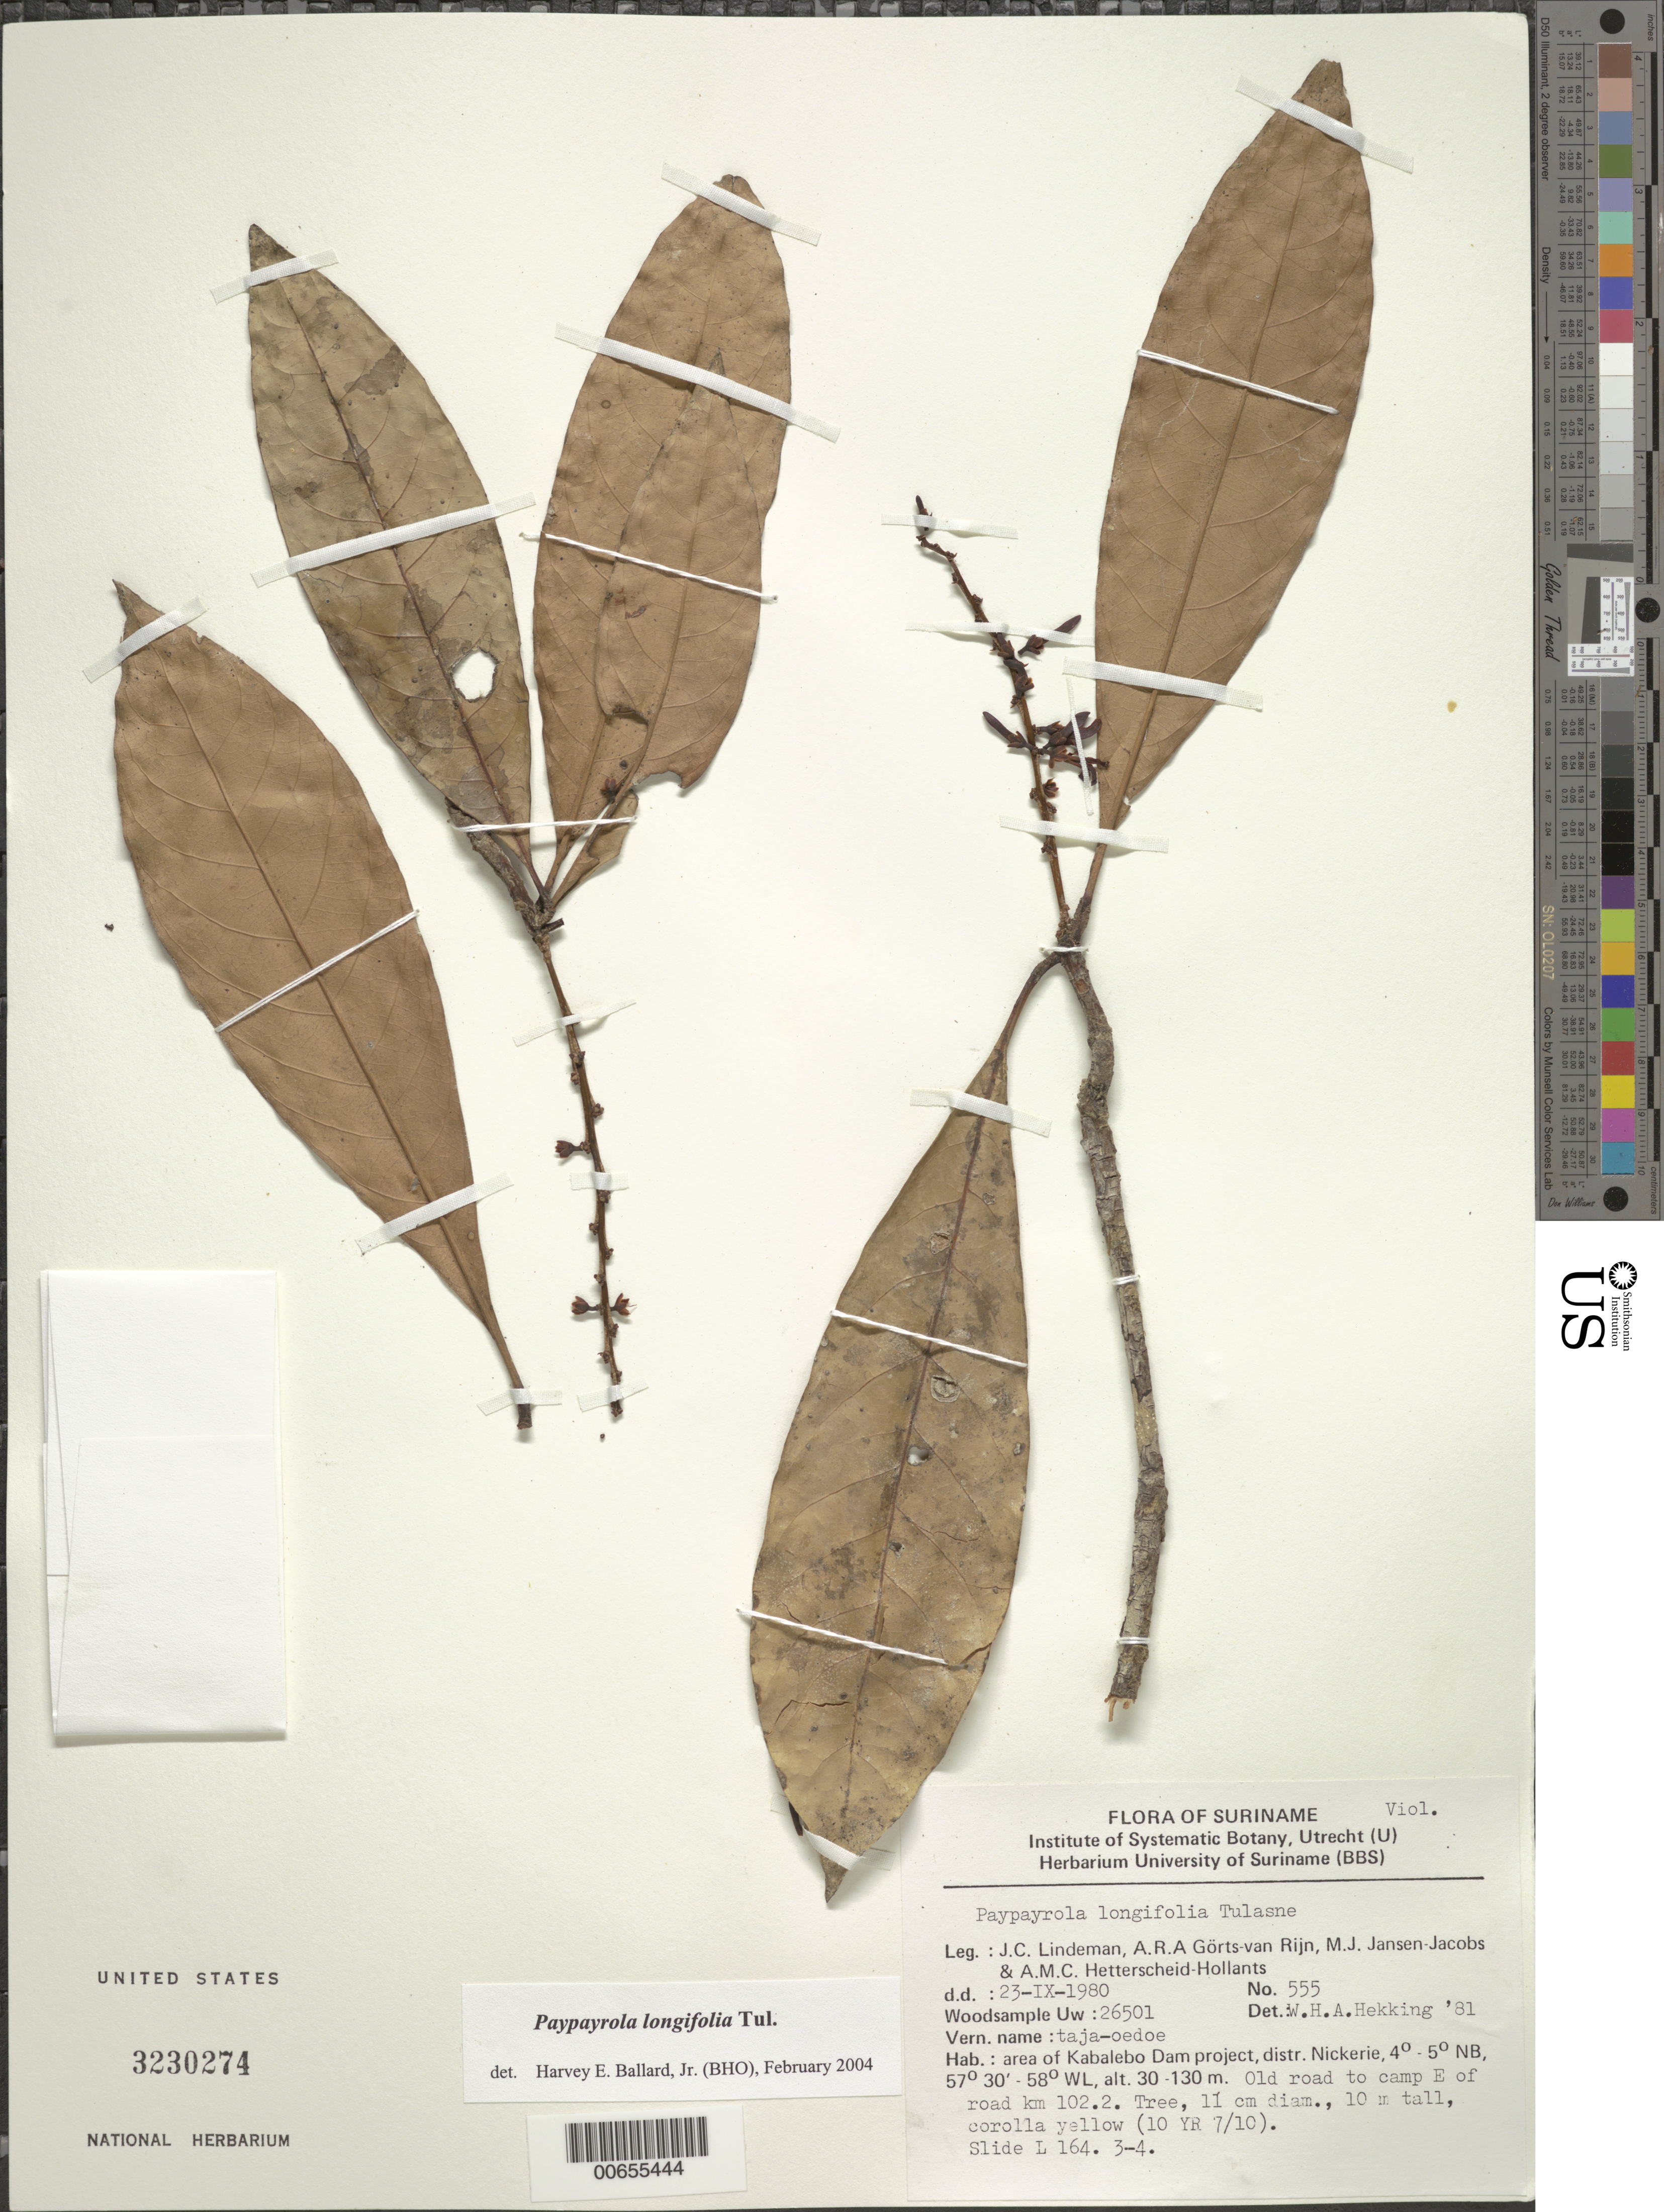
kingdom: Plantae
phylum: Tracheophyta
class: Magnoliopsida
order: Malpighiales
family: Violaceae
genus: Paypayrola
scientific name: Paypayrola longifolia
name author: Tul.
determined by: Ballard, Harvey E.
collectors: J. C. Lindeman, A. .R. A. Görts-van Rijn, M. J. Jansen-Jacobs & A. Hetterscheid-Hollants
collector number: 80 555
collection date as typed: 23-Sep-80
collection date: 1980-09-23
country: Suriname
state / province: Nickerie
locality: Kabalebo Dam project area, E of road, km 102.2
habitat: Roadside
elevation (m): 30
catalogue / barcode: US 3230274